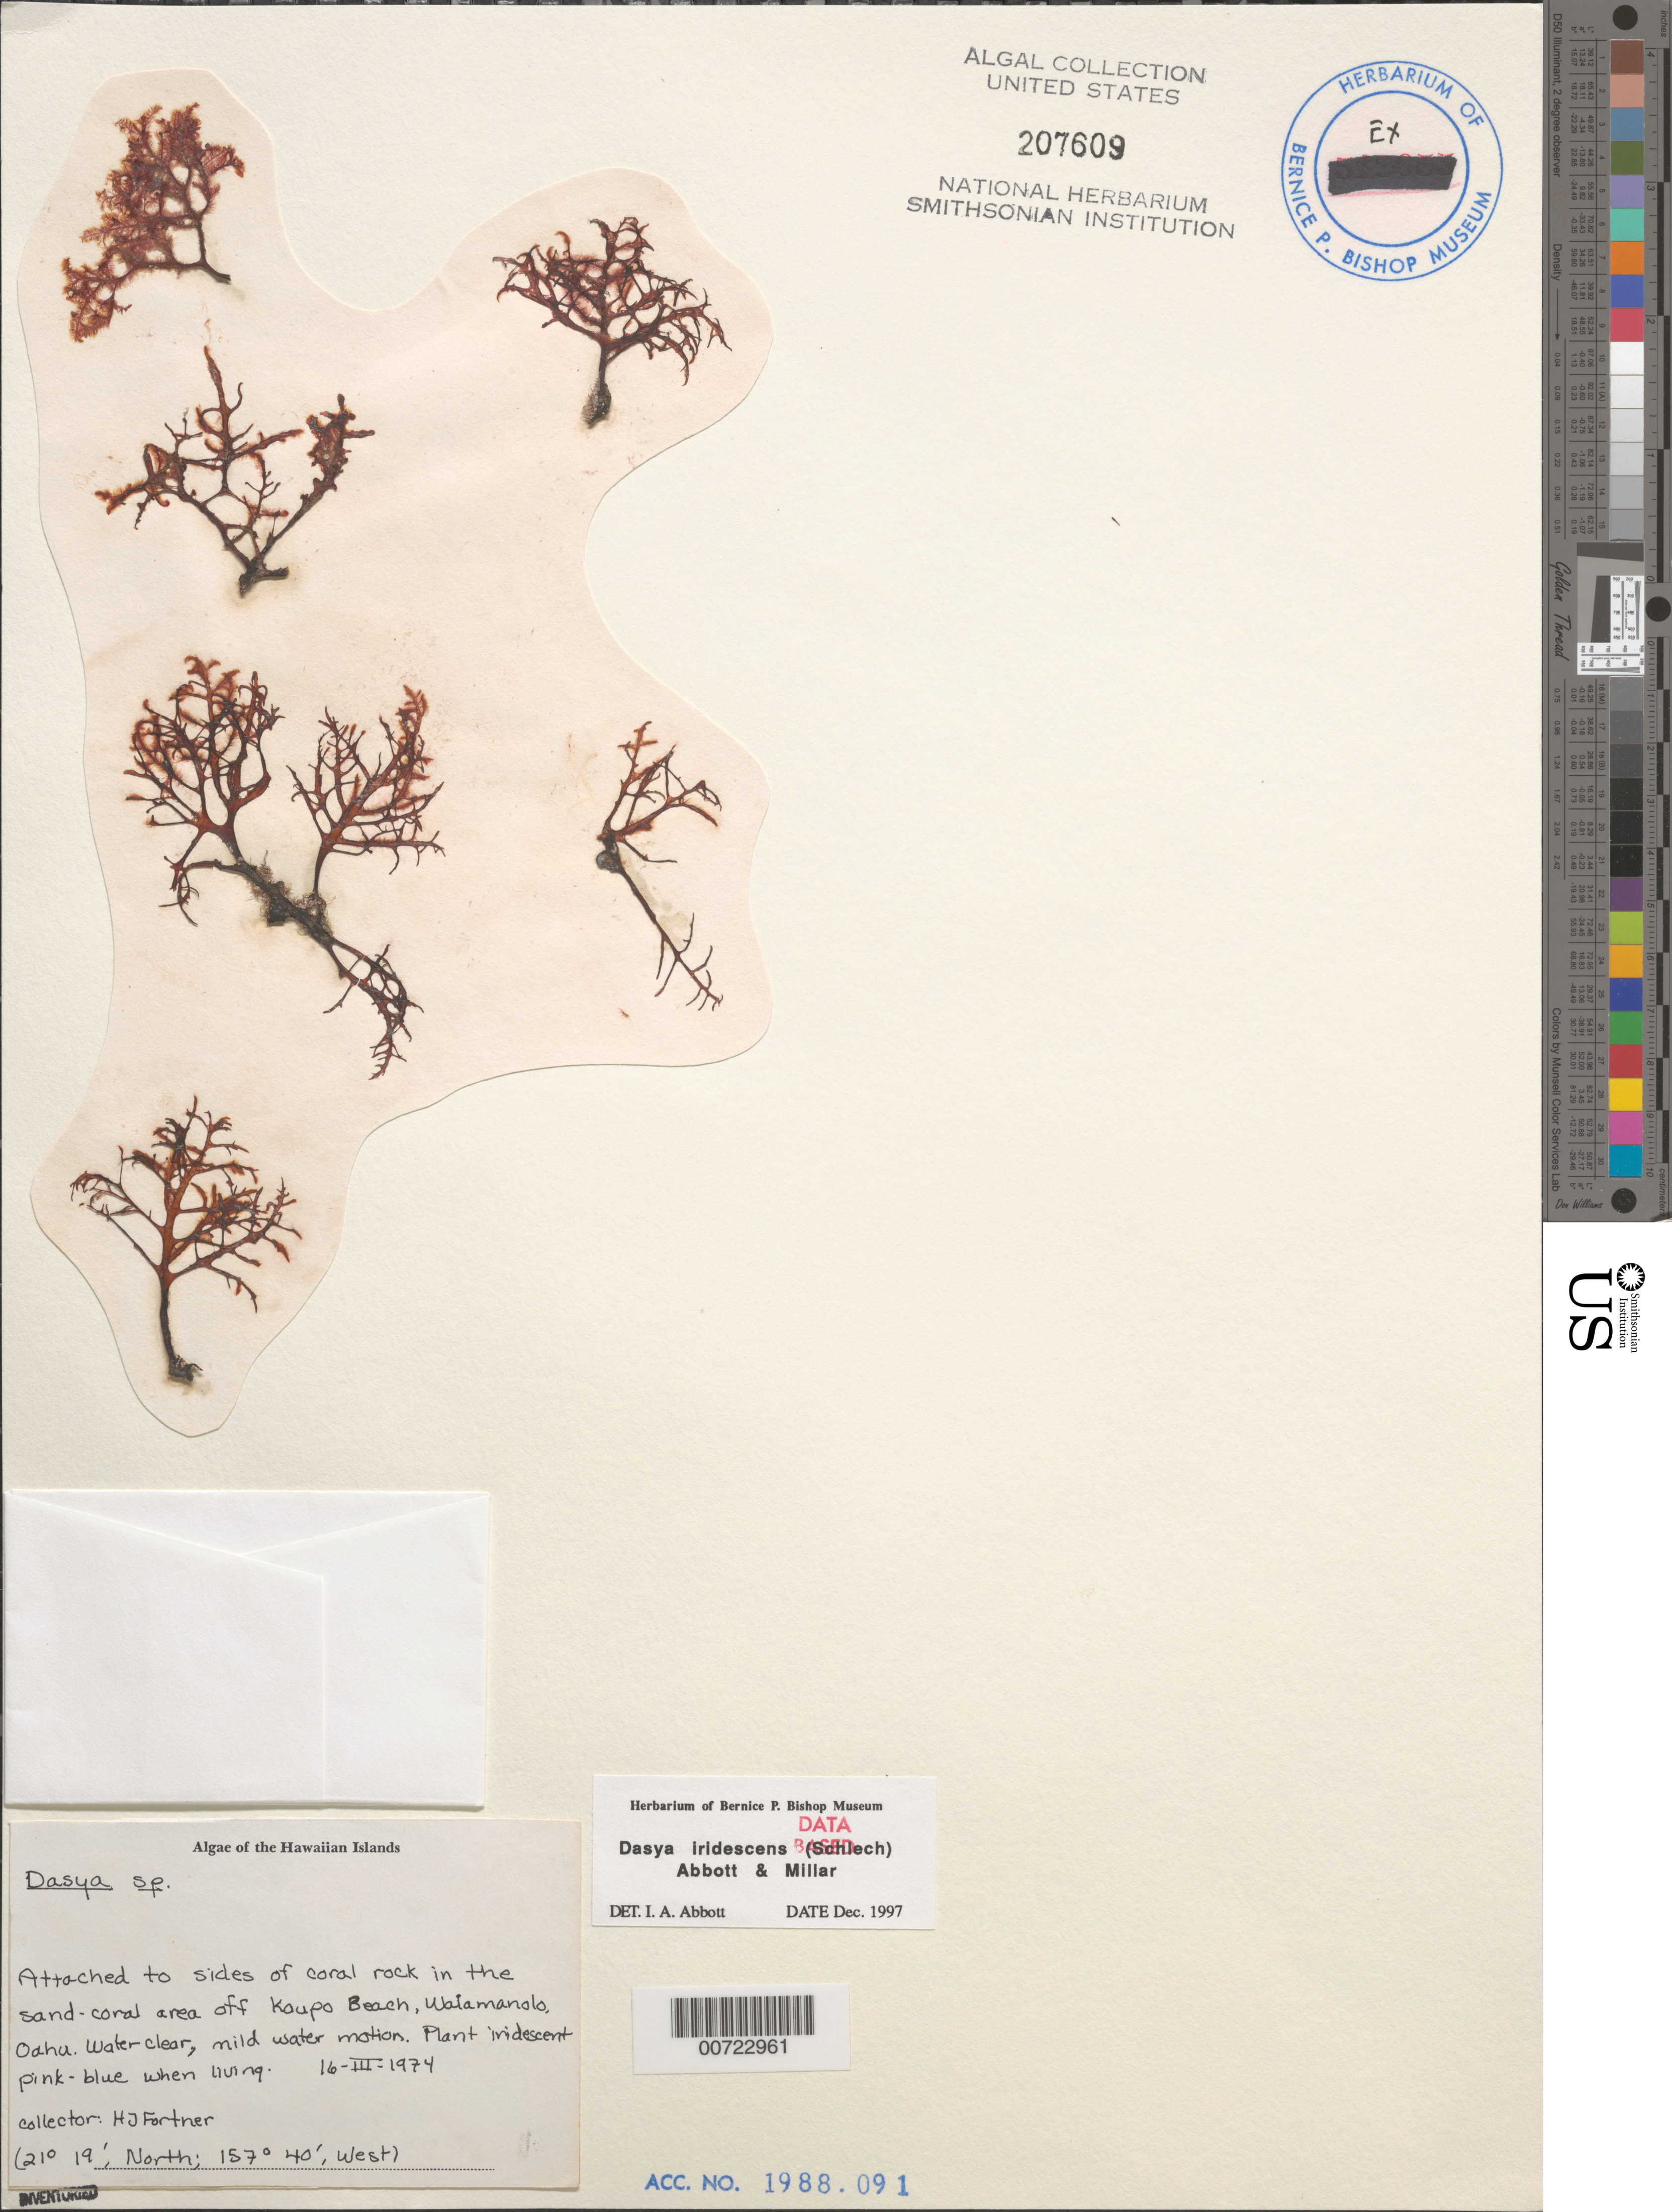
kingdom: Plantae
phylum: Rhodophyta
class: Florideophyceae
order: Ceramiales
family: Dasyaceae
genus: Dasya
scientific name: Dasya iridescens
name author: (Schlech) A.J.K. Millar & I.A. Abbott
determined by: Abbott, Isabella A.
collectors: H. Fortner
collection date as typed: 16 Mar 1974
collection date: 1974-03-16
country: United States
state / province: Hawaii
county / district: Honolulu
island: Oahu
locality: Kaupo Beach, Waiamanolo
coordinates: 21 19' N, 157 40' W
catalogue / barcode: US 207609